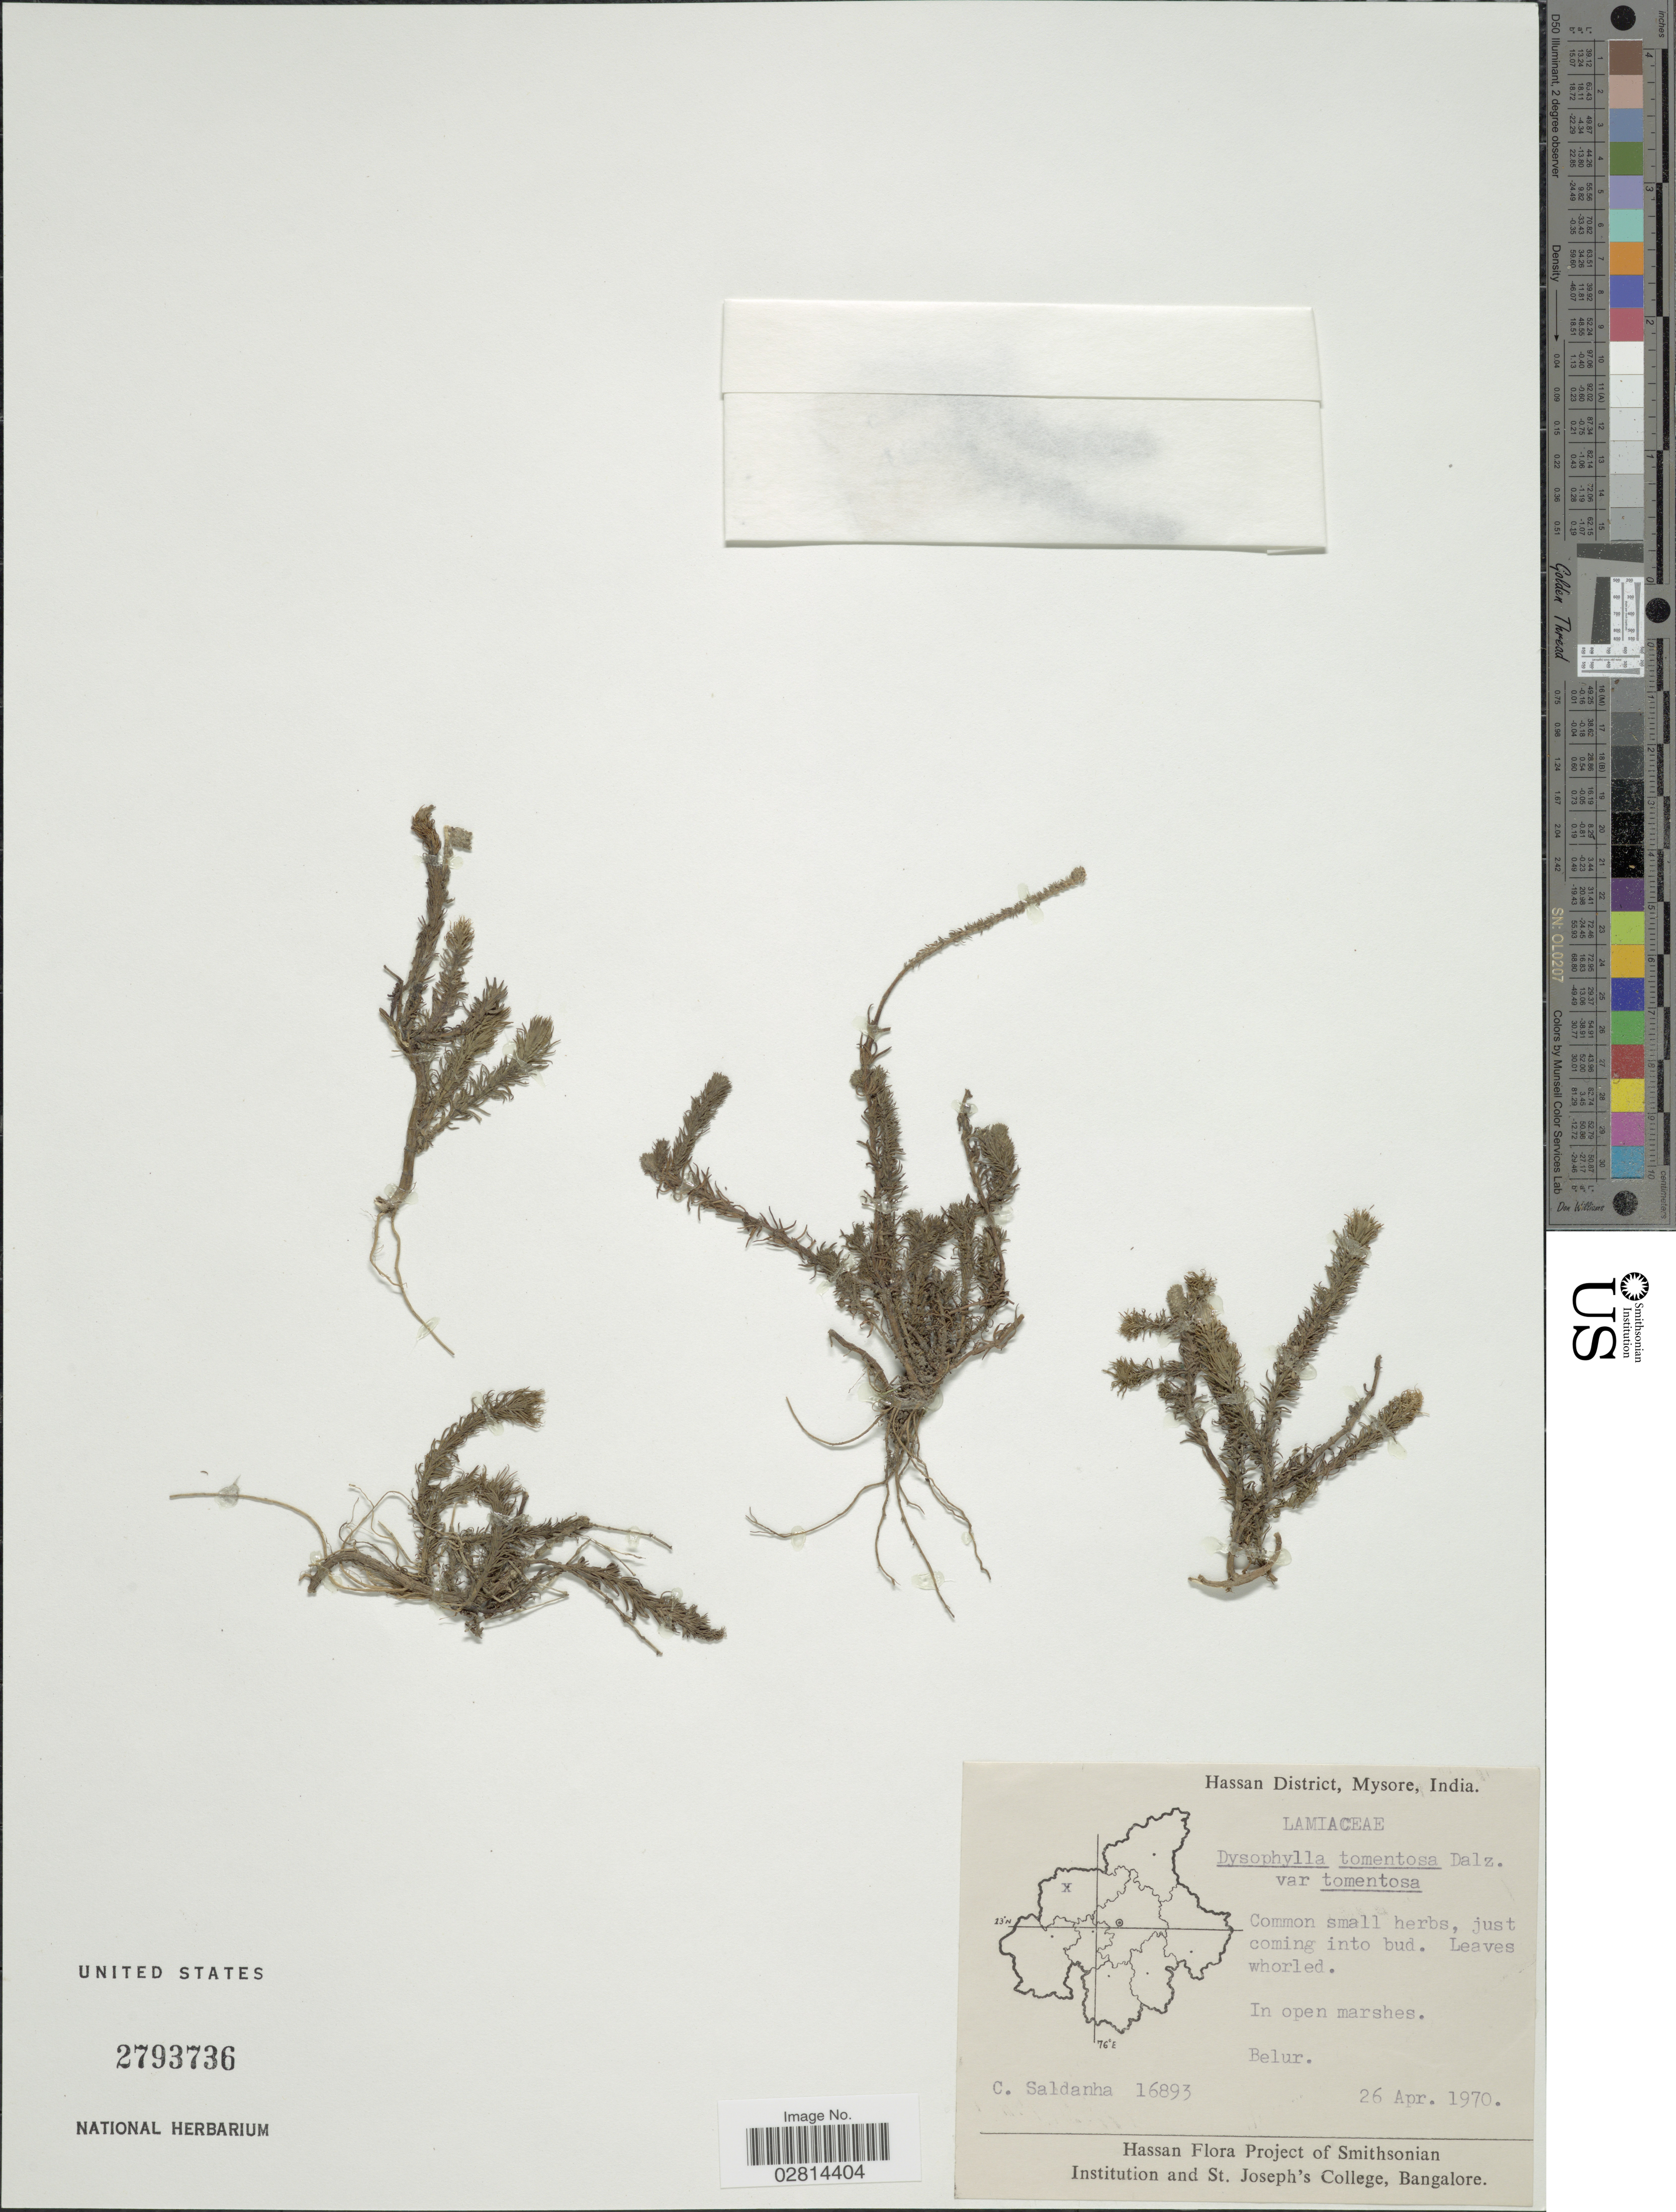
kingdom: Plantae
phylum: Tracheophyta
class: Magnoliopsida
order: Lamiales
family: Lamiaceae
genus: Pogostemon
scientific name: Pogostemon stellatus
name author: (Lour.) Kuntze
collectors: C. Saldanha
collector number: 16893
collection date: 1970-04-26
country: India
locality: Hassan District, Mysore. Belur.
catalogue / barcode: US 2793736